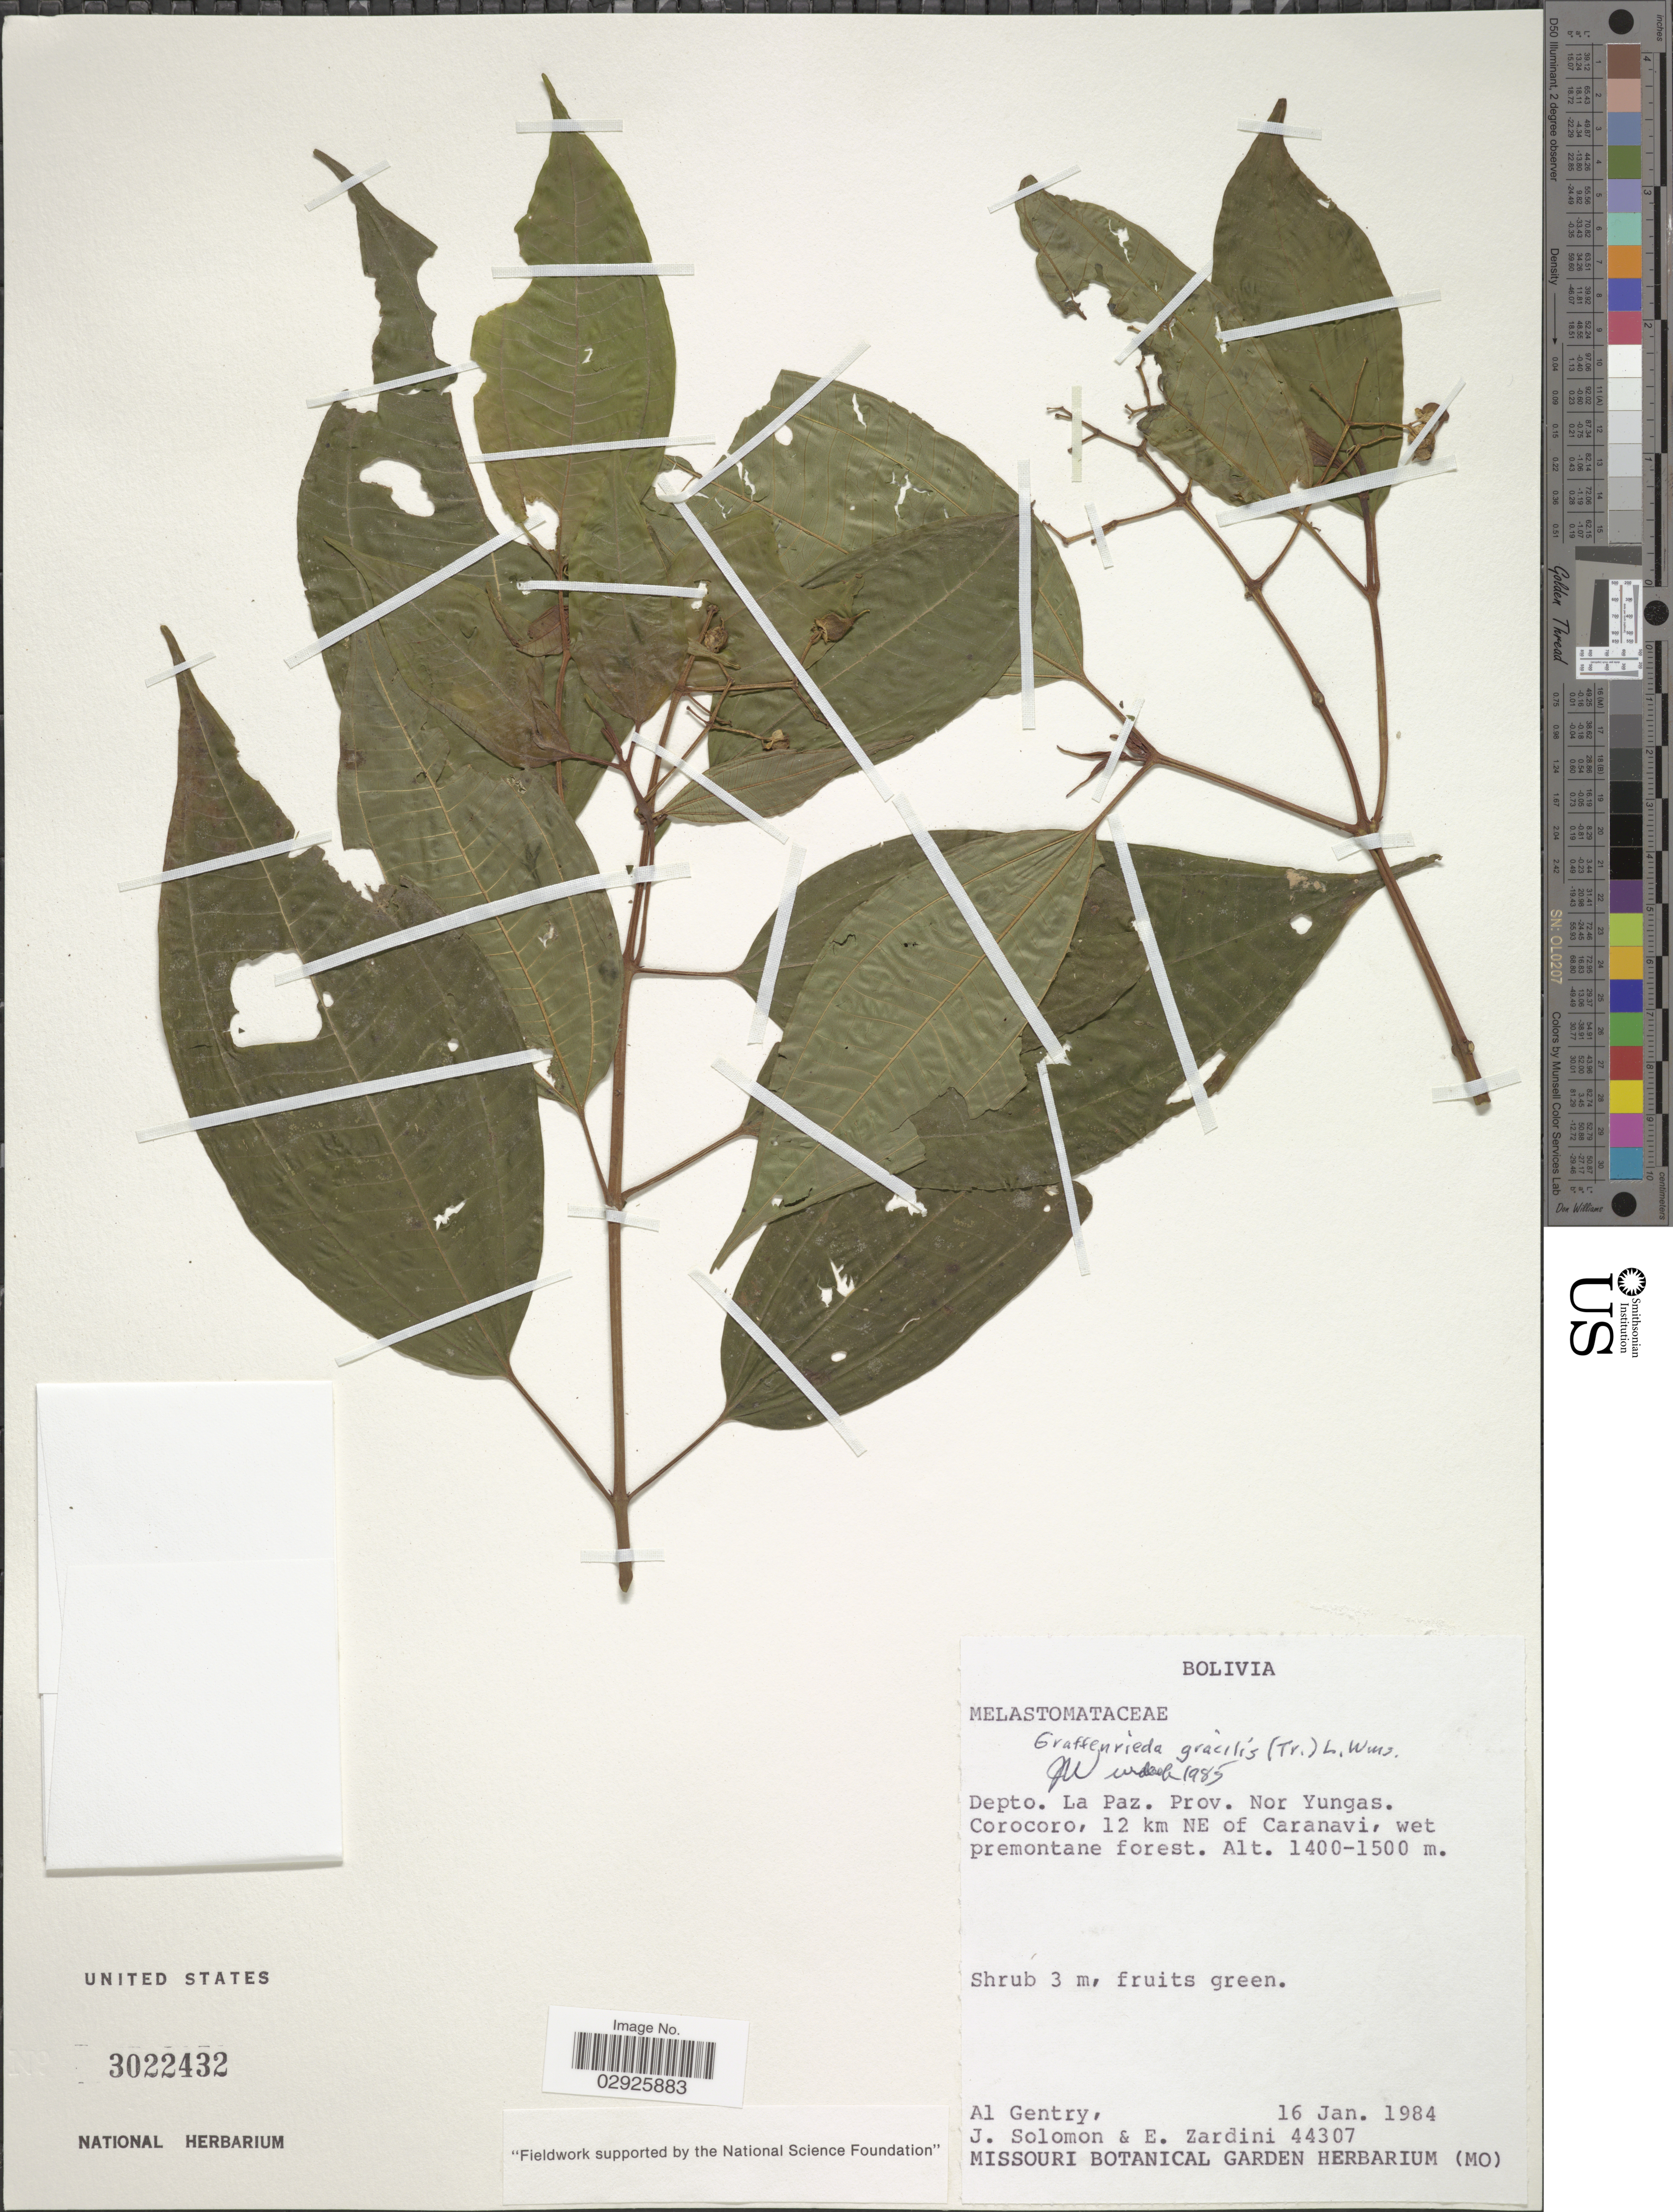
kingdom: Plantae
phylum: Tracheophyta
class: Magnoliopsida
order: Myrtales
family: Melastomataceae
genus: Graffenrieda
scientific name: Graffenrieda gracilis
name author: (Triana) L.O. Williams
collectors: A. H. Gentry, J. Solomon & E. Zardini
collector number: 44307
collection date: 1984-01-16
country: Bolivia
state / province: La Paz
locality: Depto. La Paz. Prov. Nor Yungas. Corocoro, 12 km NE of Caranavi.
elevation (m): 1400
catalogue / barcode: US 3022432